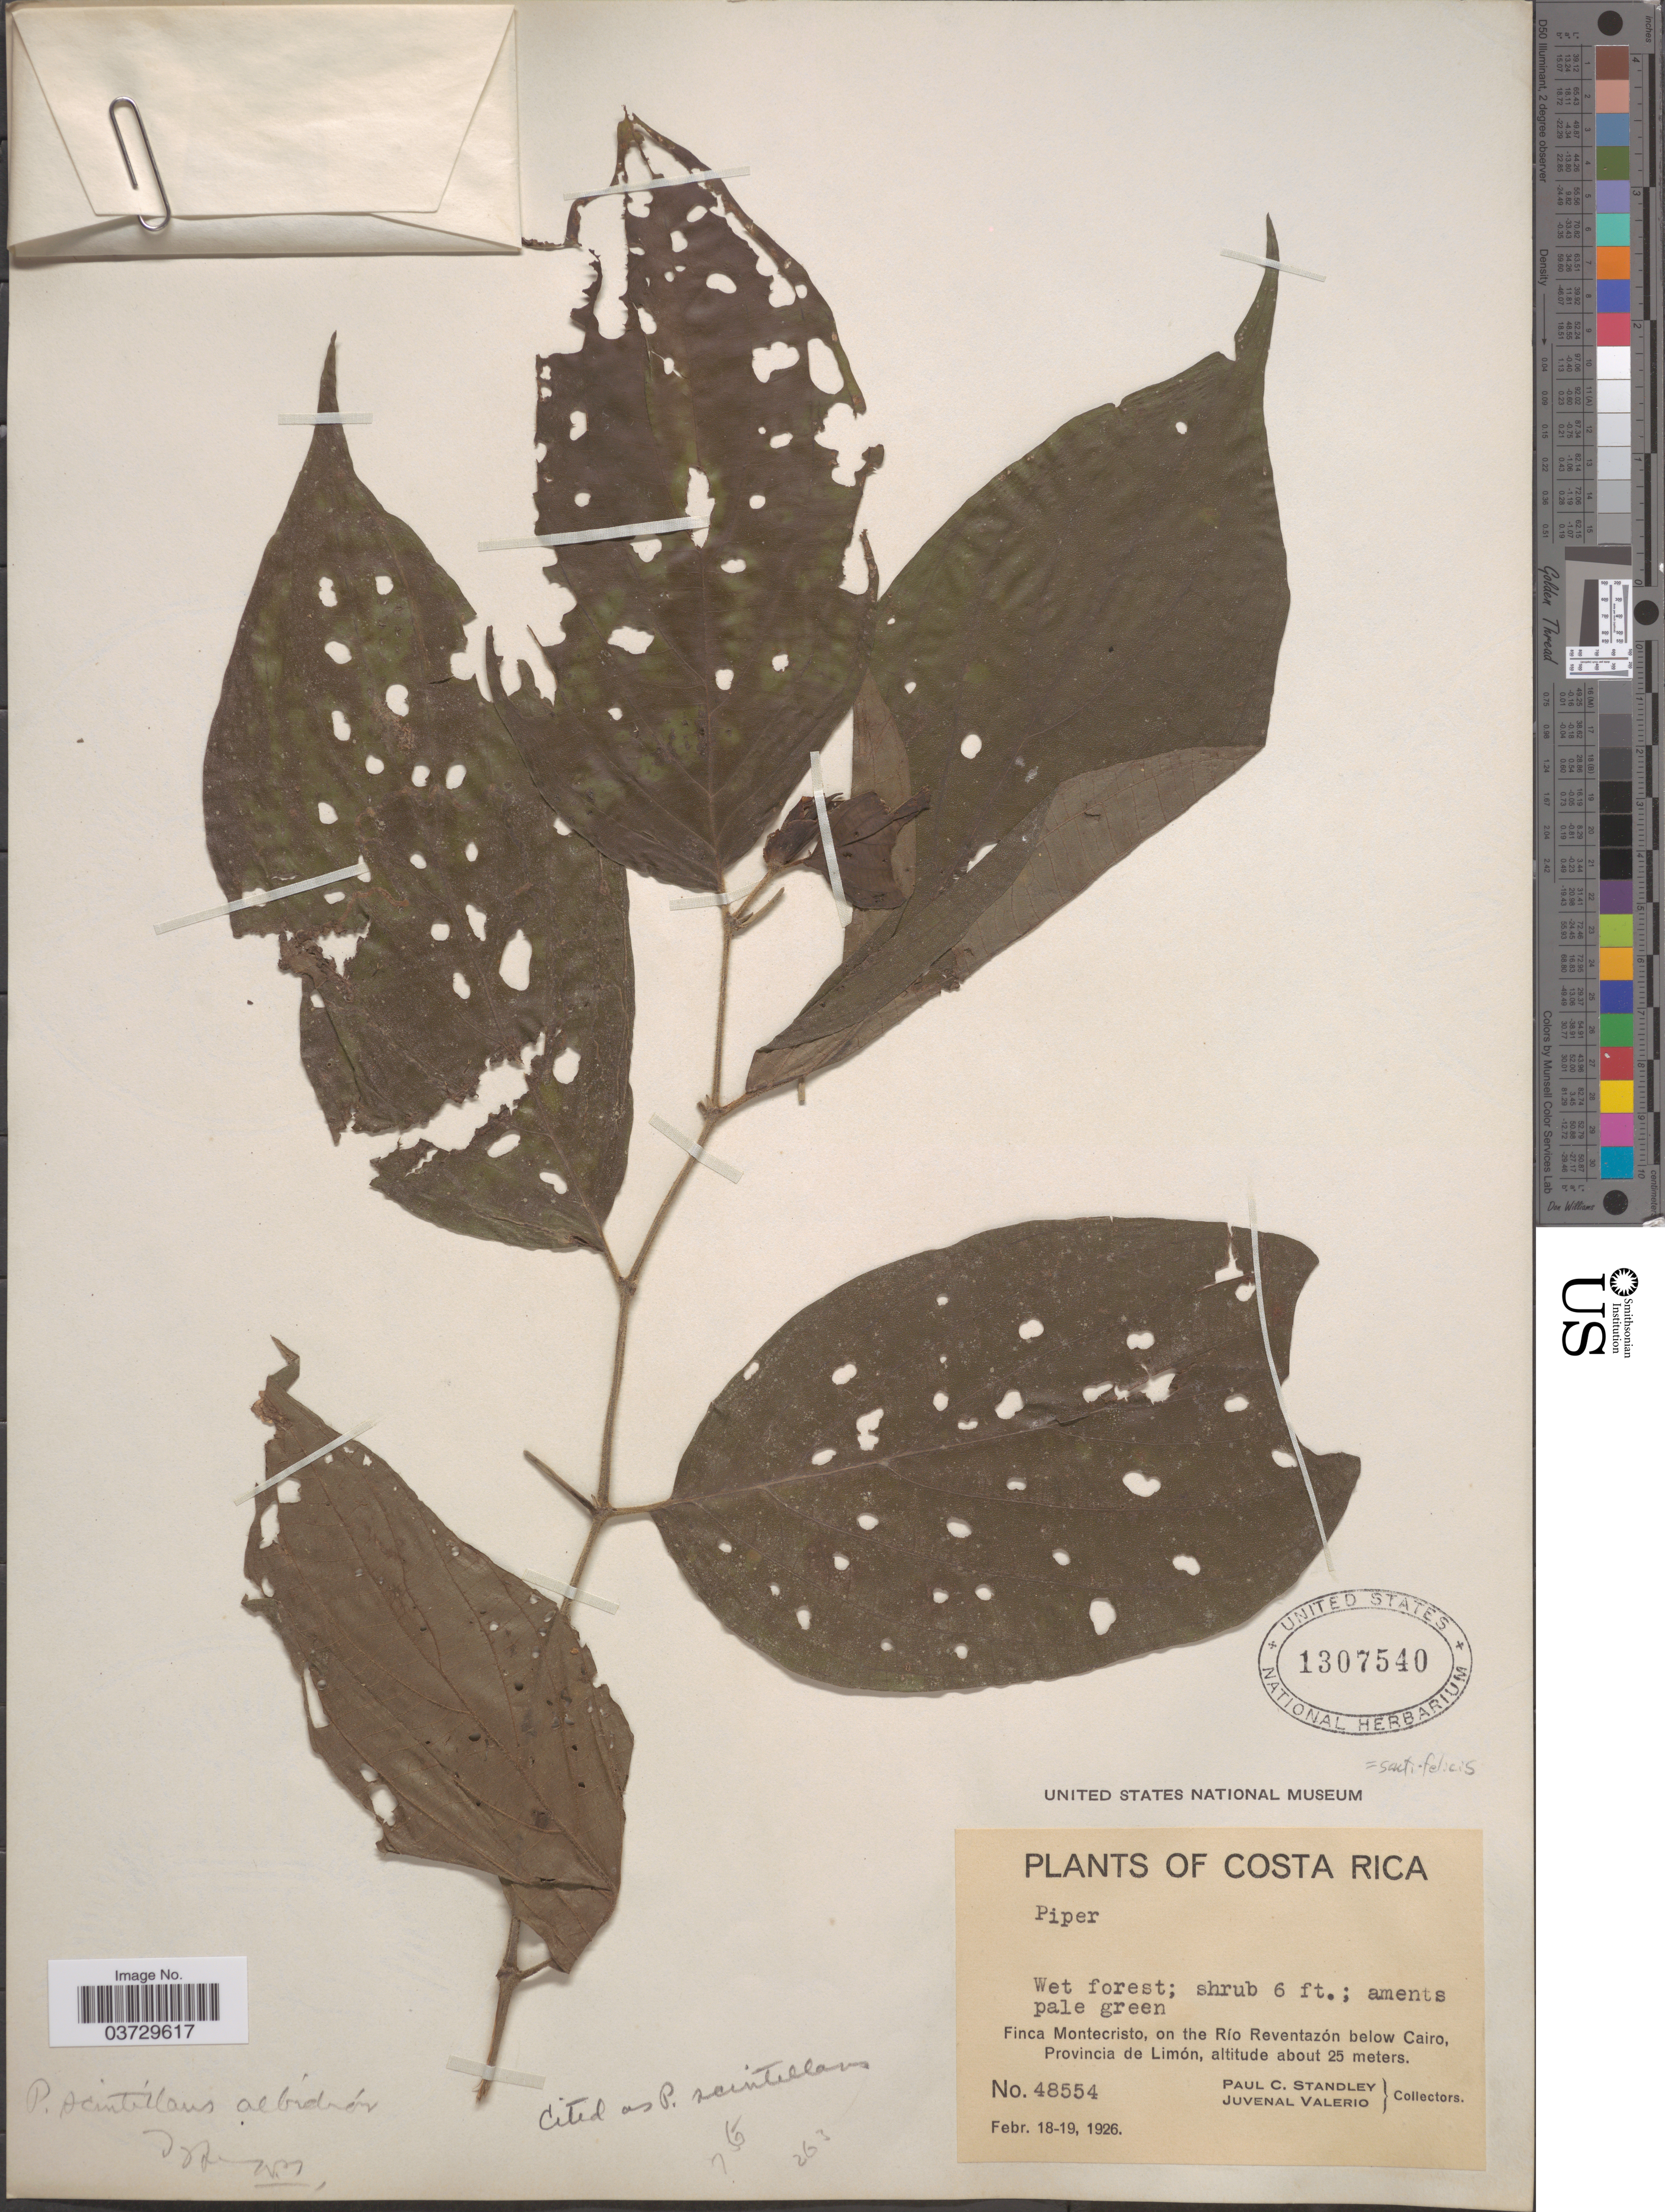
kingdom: Plantae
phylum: Tracheophyta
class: Magnoliopsida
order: Piperales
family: Piperaceae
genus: Piper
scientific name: Piper sancti-felicis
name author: Trel.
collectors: P. C. Standley & J. Valerio R.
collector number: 48554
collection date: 1926-02-18/1926-02-19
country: Costa Rica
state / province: Limón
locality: Finca Montecristo, on the Río Reventazón below Cairo.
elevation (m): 25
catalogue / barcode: US 1307540